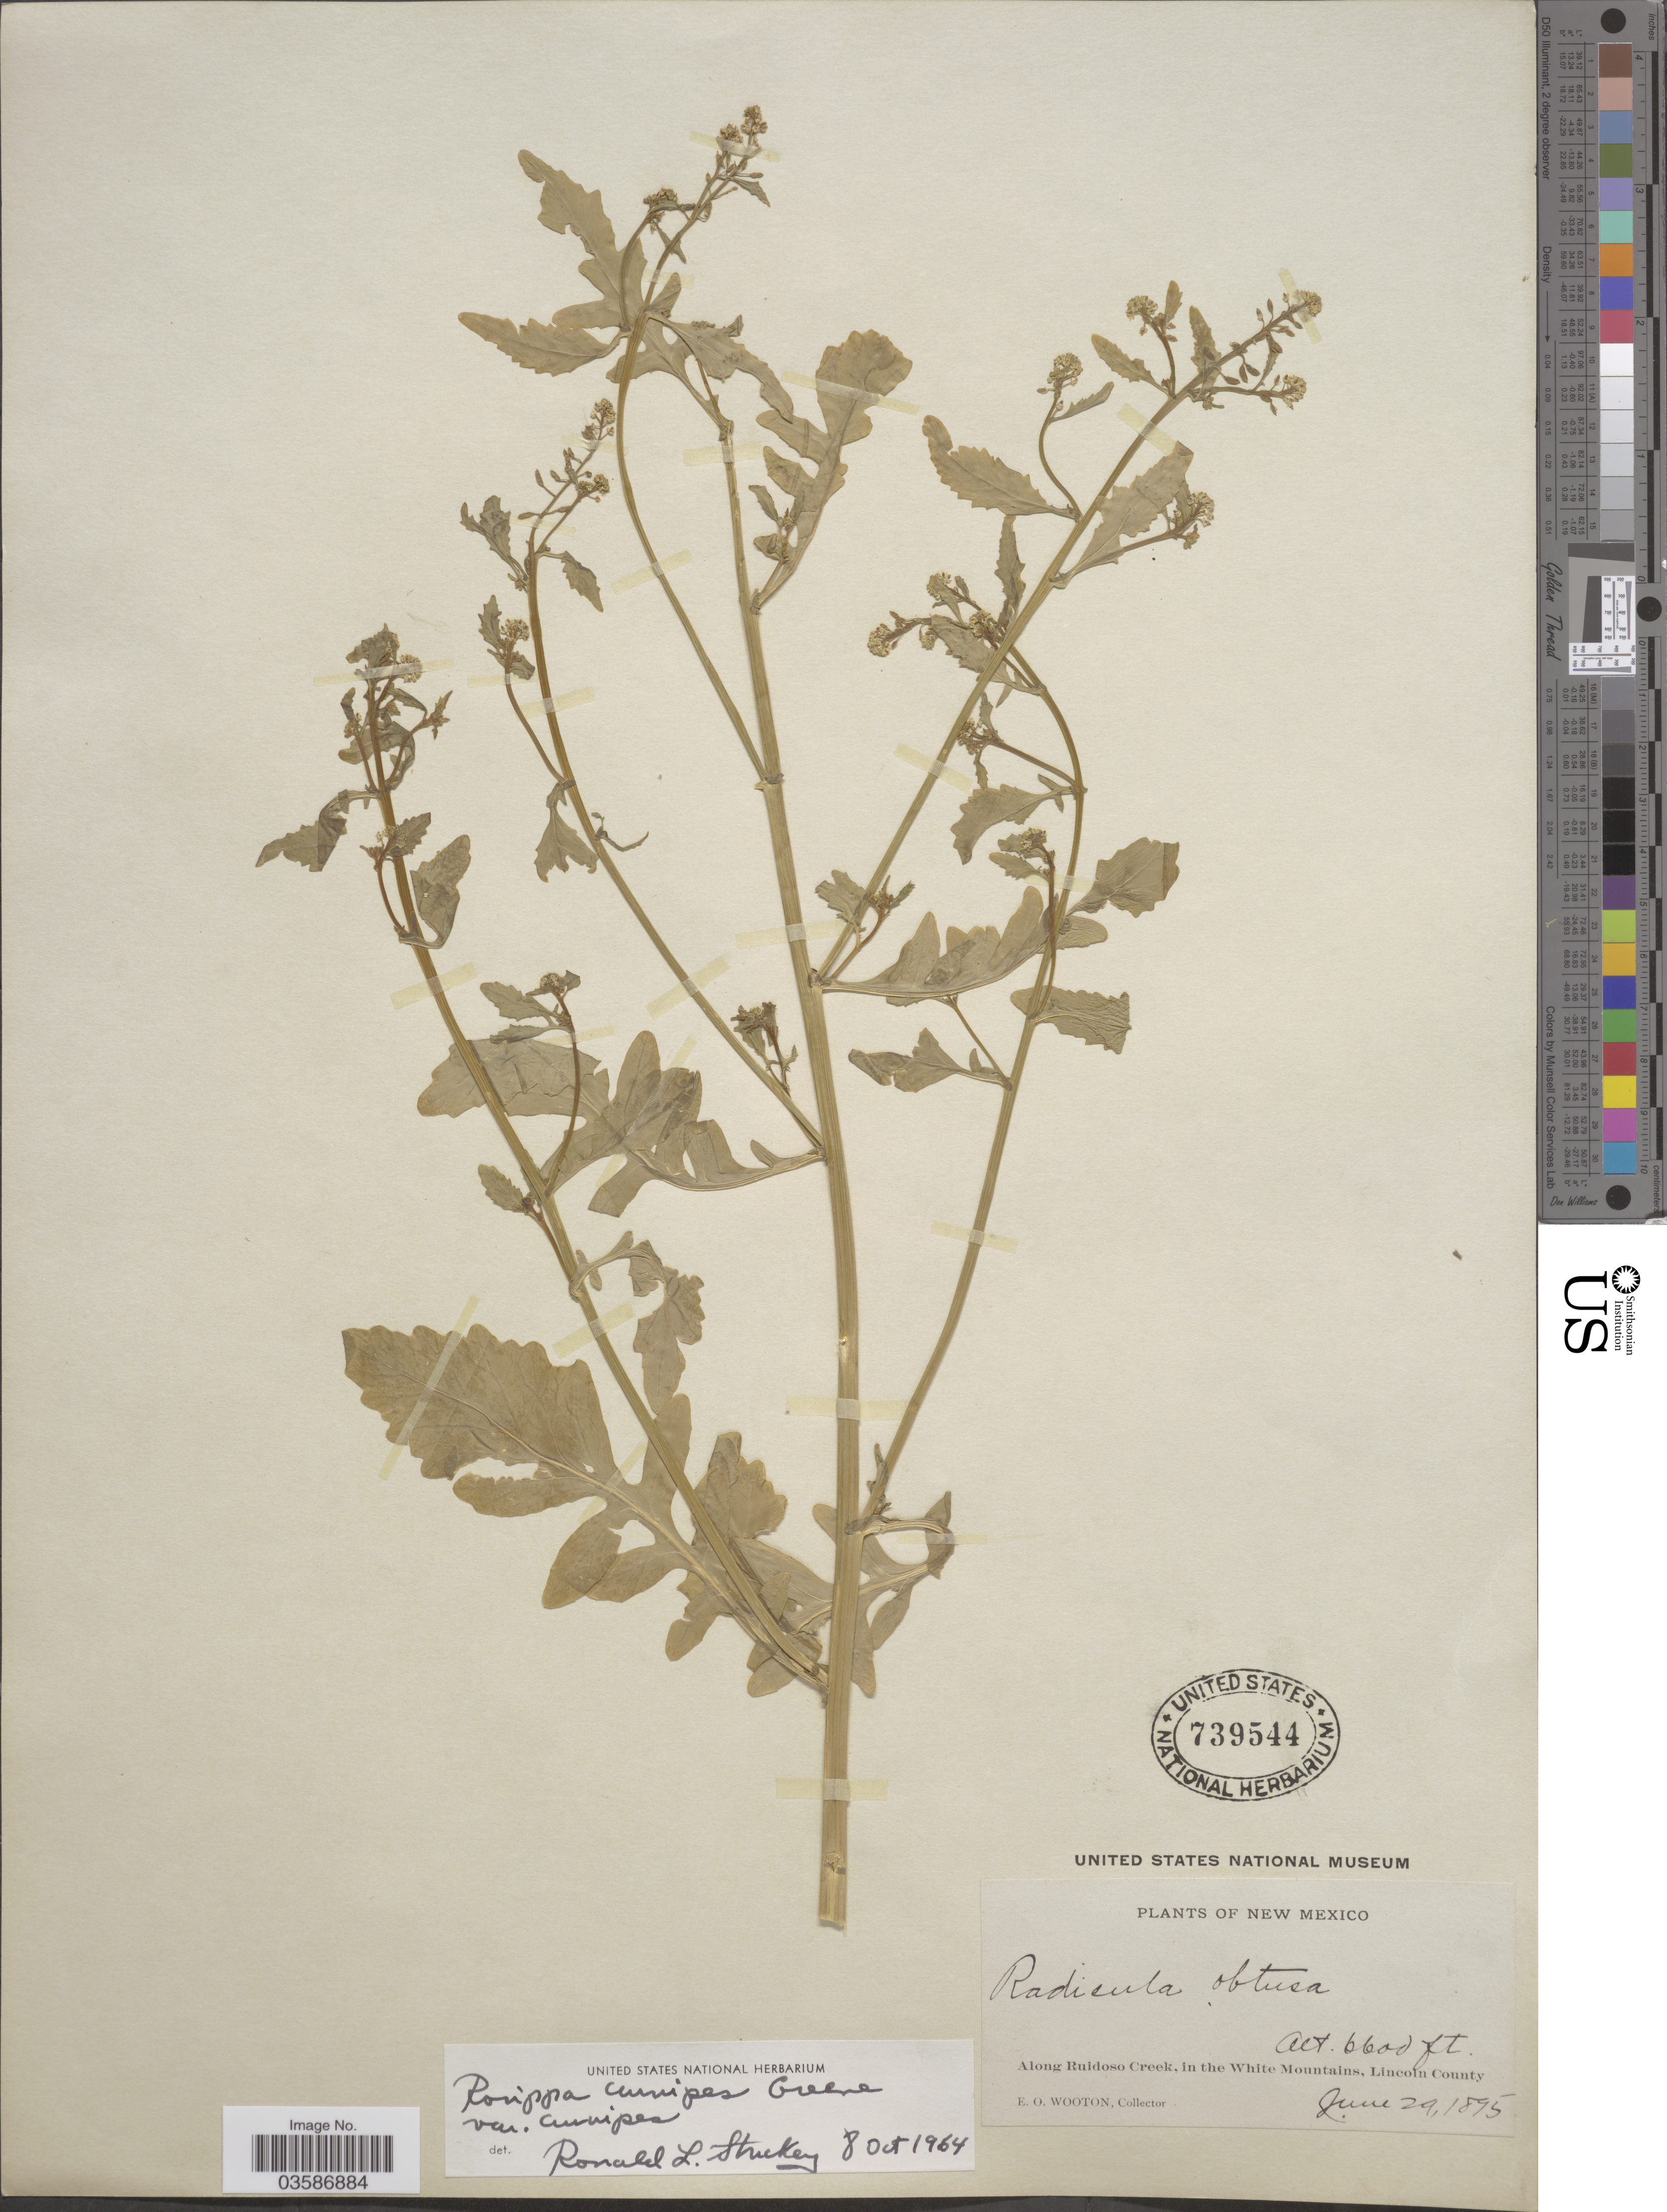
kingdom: Plantae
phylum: Tracheophyta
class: Magnoliopsida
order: Brassicales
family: Brassicaceae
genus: Rorippa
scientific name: Rorippa curvipes var. curvipes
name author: Greene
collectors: E. O. Wooton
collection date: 1895-06-29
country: United States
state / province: New Mexico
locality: Along Ruidoso Creek, in the White Mountains, Lincoln County.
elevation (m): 2012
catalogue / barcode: US 739544